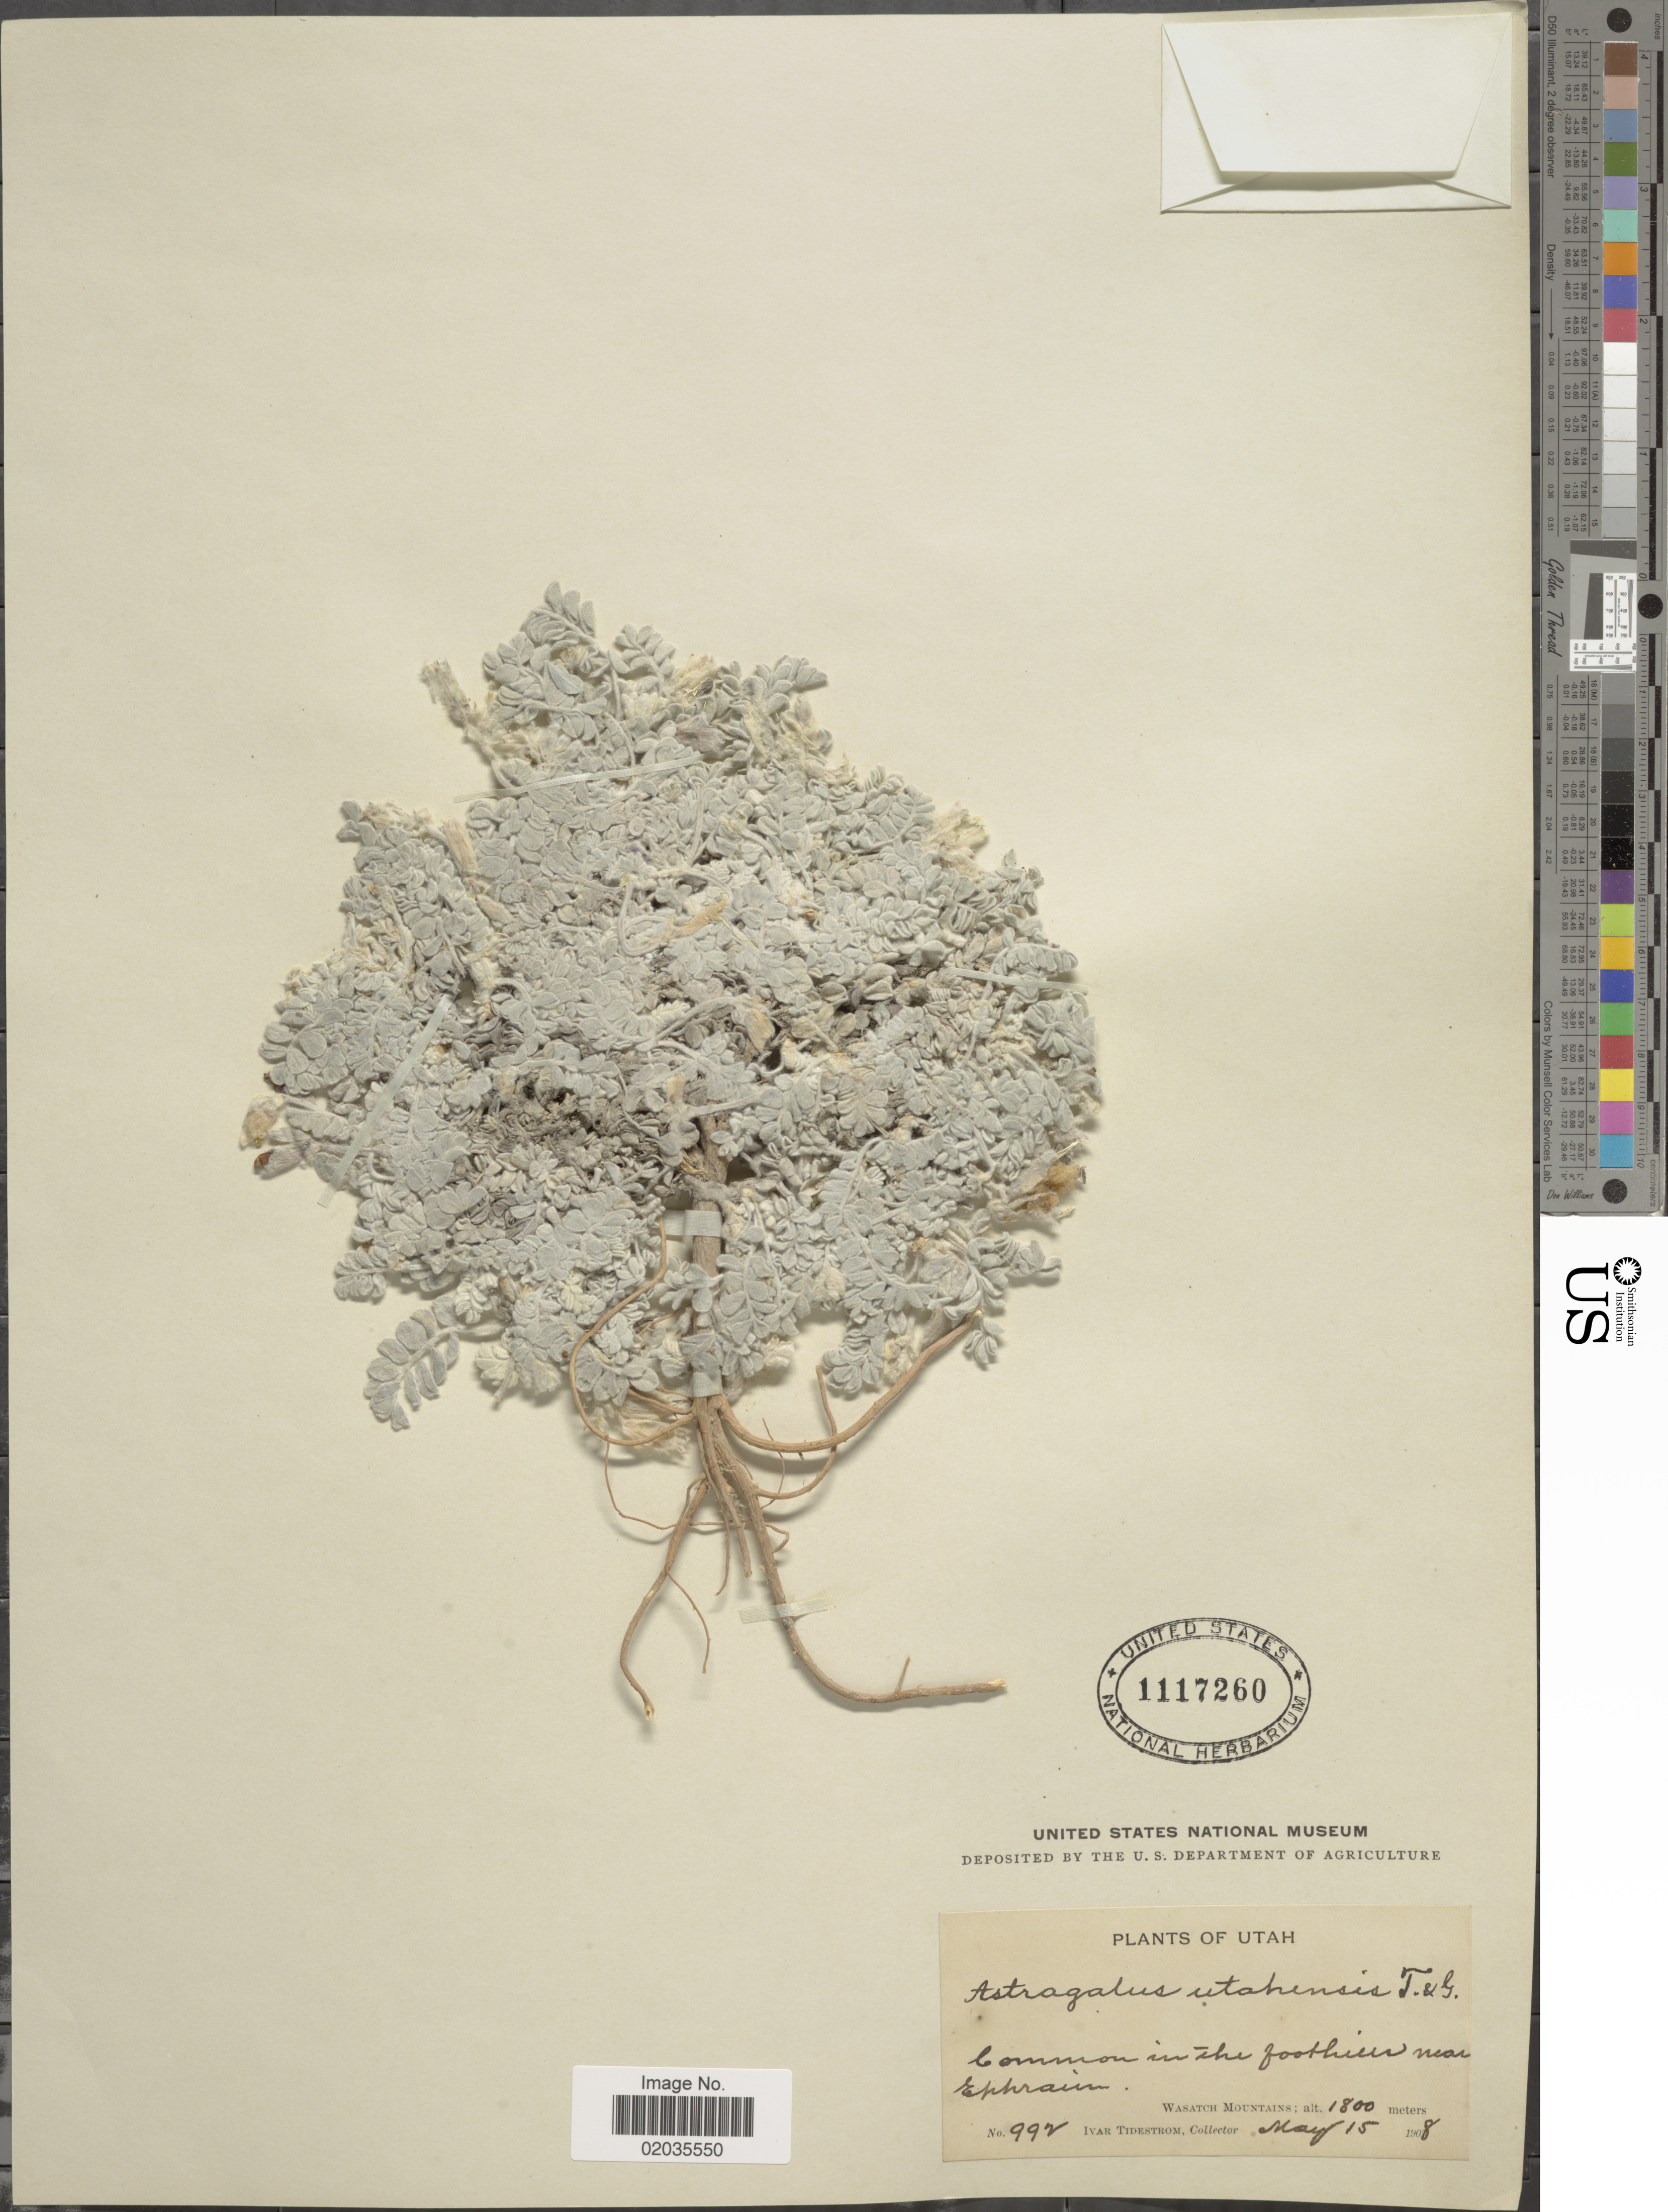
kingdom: Plantae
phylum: Tracheophyta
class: Magnoliopsida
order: Fabales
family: Fabaceae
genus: Astragalus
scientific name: Astragalus utahensis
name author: (Torr.) Torr. & A. Gray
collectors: I. F. Tidestrom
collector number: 992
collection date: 1908-05-15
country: United States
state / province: Utah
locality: Near Ephraim, Wasatch Mountains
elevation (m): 1800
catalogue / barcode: US 1117260